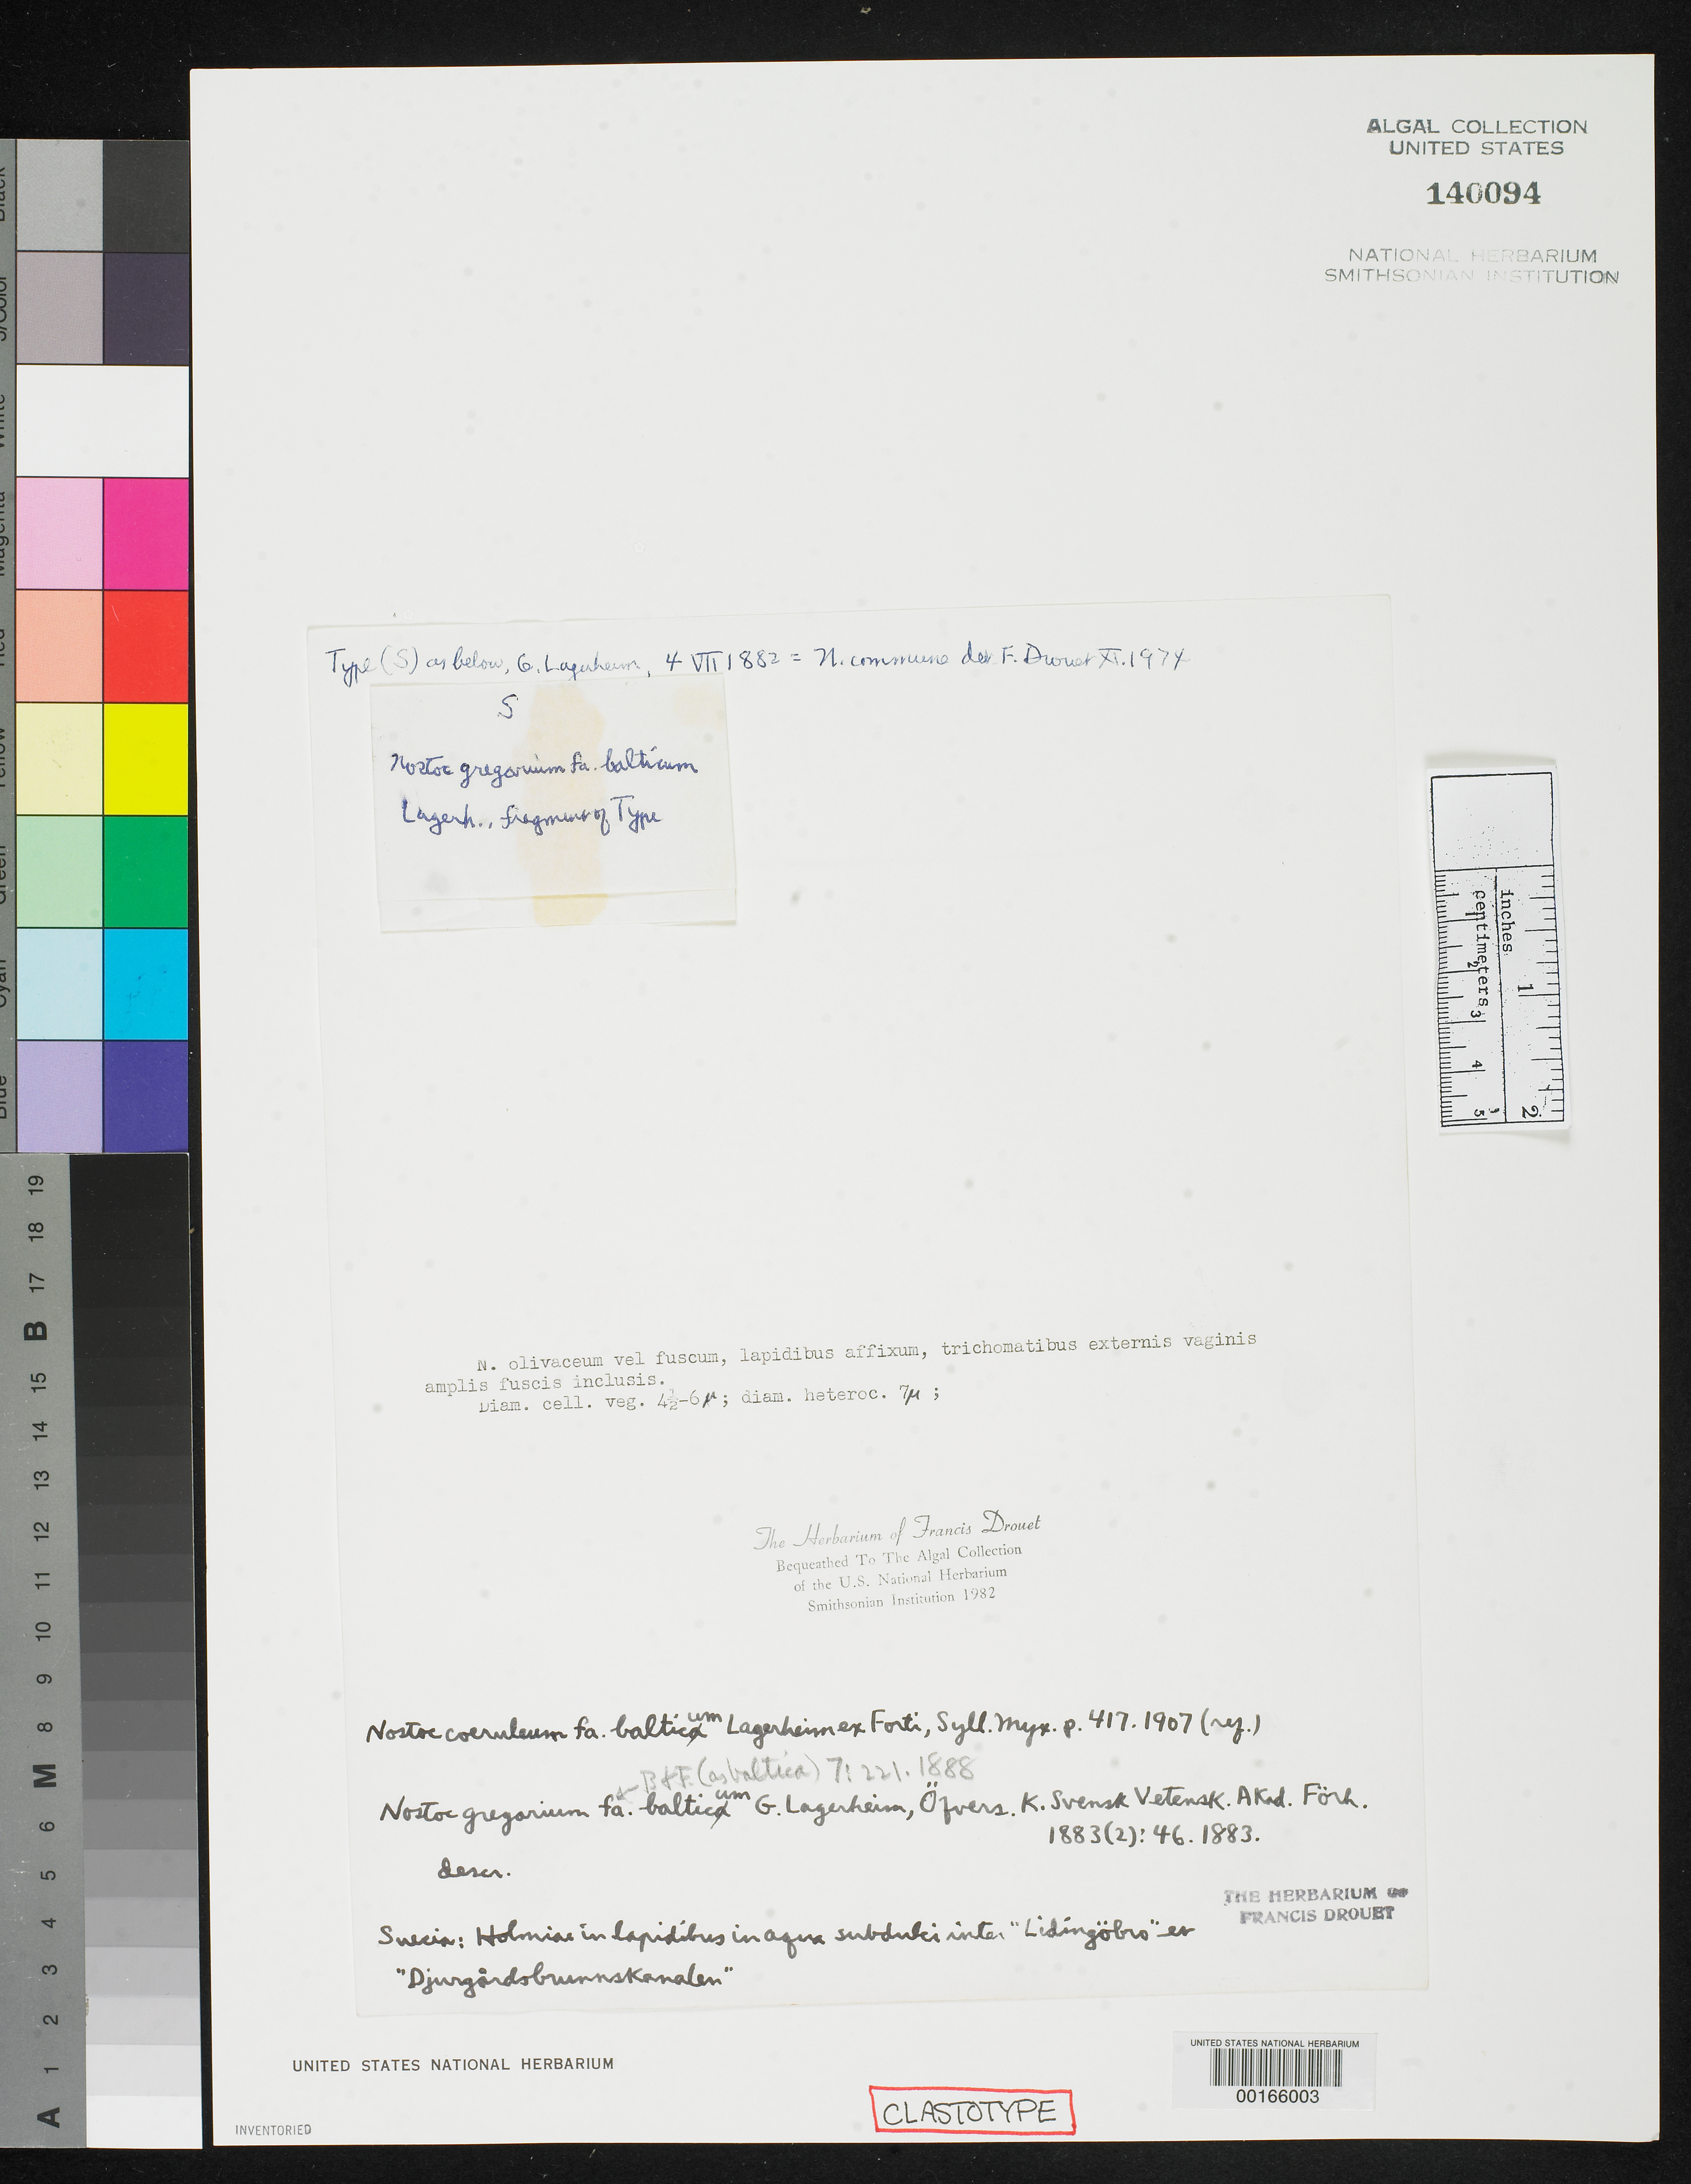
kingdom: Bacteria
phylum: Cyanobacteria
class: Cyanobacteriia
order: Cyanobacteriales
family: Nostocaceae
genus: Nostoc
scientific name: Nostoc gregarium f. balticum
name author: Lagerh.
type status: Clastotype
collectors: G. Lagerheim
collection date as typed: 04 Jul 1882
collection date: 1882-07-04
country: Sweden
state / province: Stockholm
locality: Stockholm (Holmia), between Lidingobro and Djurgardsbrunnskanalen.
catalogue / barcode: US 140094